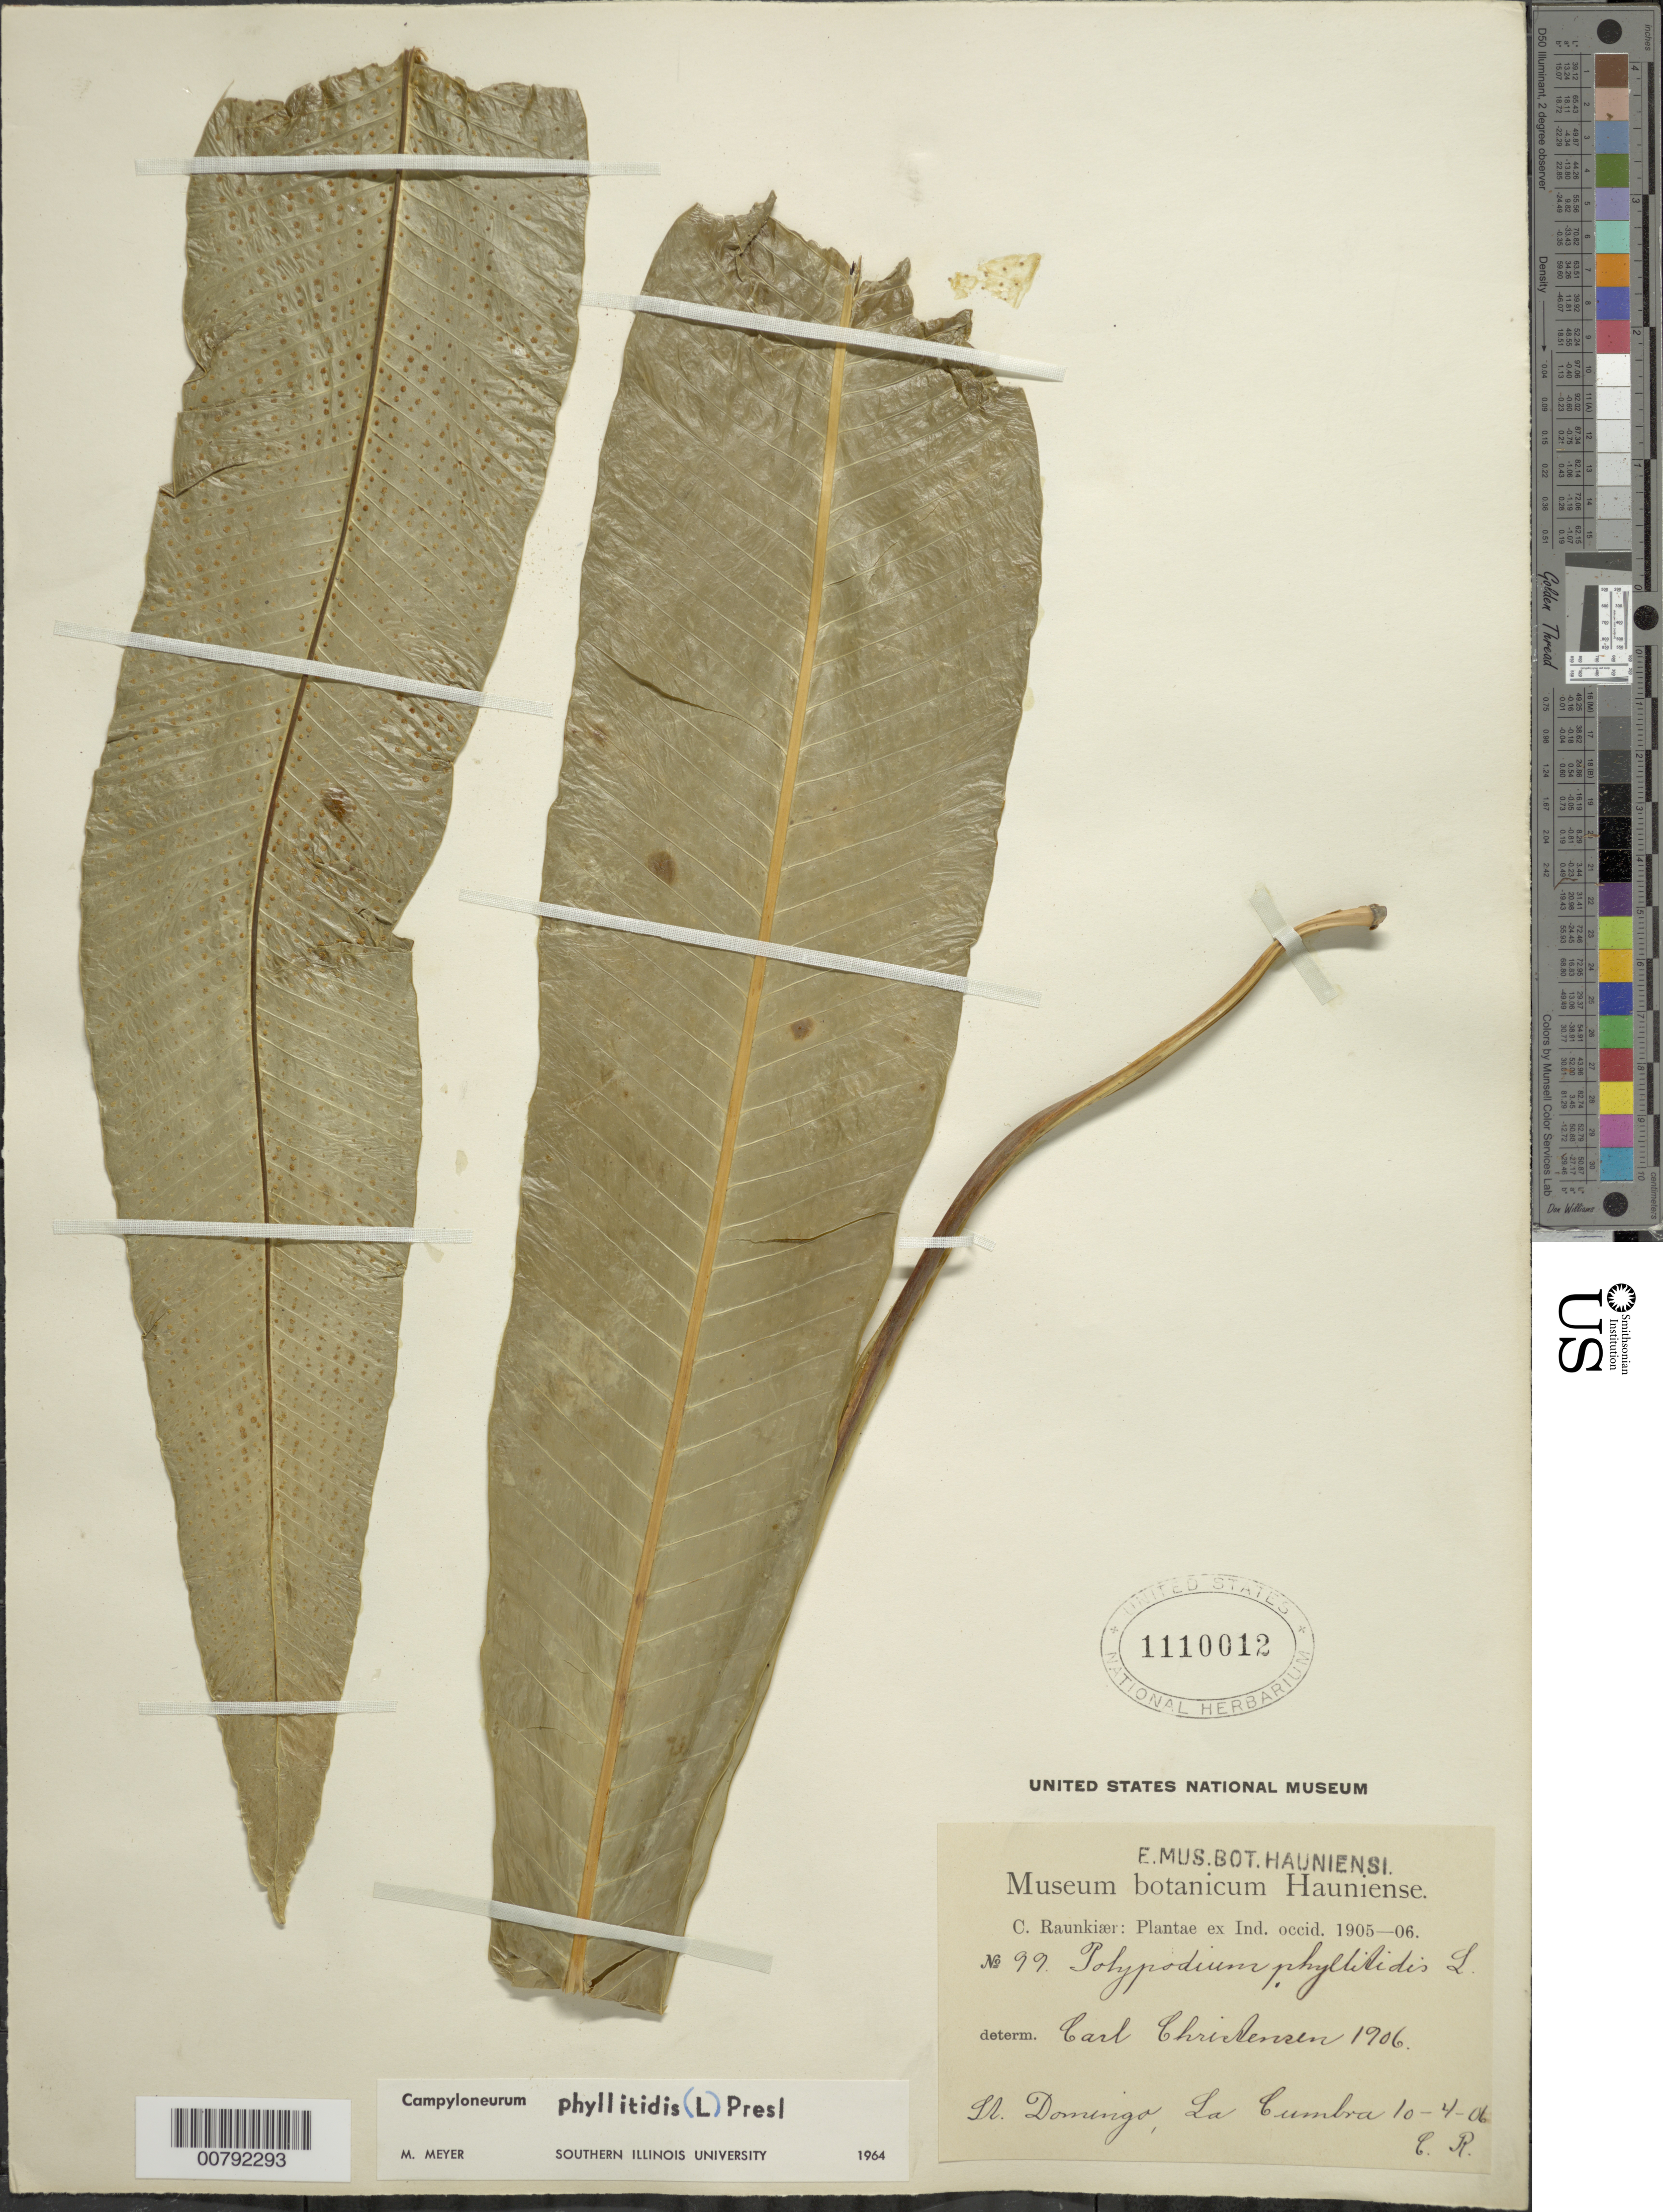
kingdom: Plantae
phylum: Tracheophyta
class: Polypodiopsida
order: Polypodiales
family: Polypodiaceae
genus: Campyloneurum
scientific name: Campyloneurum phyllitidis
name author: (L.) C. Presl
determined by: Meyer, M.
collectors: C. C. Raunkiaer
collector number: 99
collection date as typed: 10 Apr 1906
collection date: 1906-04-10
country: Dominican Republic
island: Hispaniola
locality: La Cumbra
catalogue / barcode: US 1110012